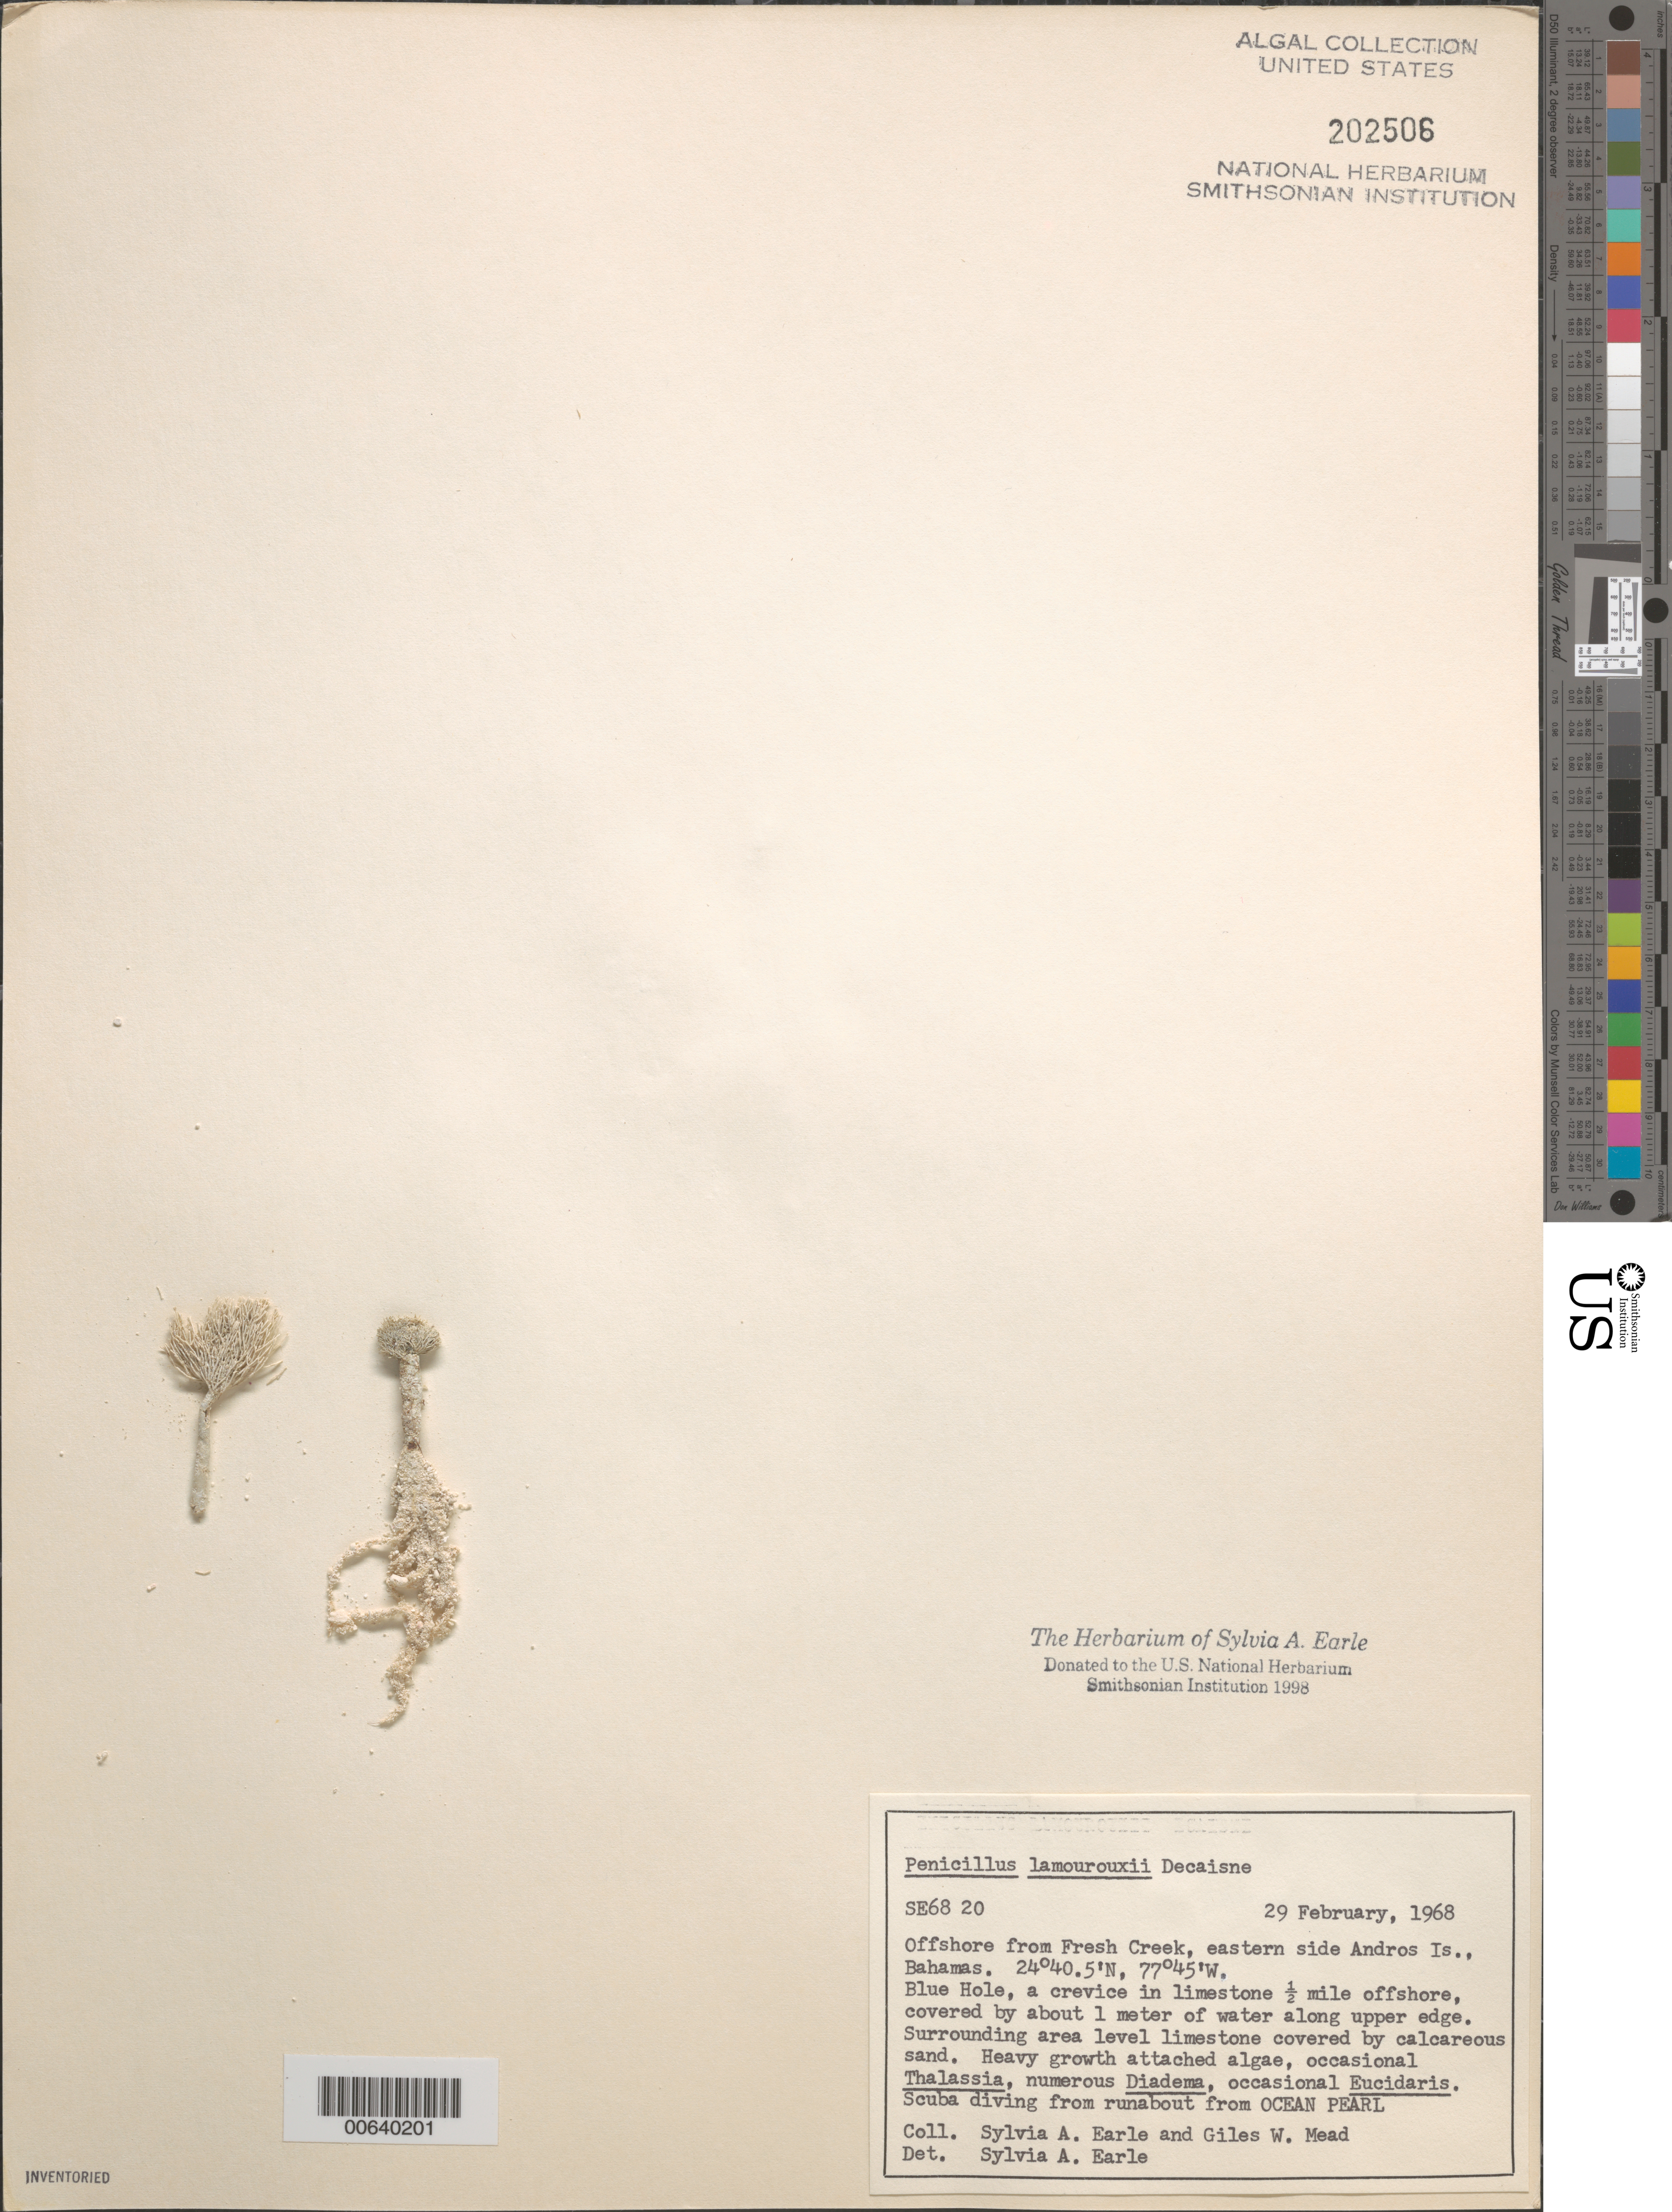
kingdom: Plantae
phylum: Chlorophyta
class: Ulvophyceae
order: Bryopsidales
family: Udoteaceae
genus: Penicillus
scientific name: Penicillus lamourouxii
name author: Decne.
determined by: Earle, S. A.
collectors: S. A. Earle & G. W. Mead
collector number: SE 6820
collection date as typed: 29 Feb 1968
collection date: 1968-02-29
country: Bahamas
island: Andros Island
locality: Blue Hole, off Fresh Creek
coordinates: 24 40.5' N, 77 45' W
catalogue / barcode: US 202506